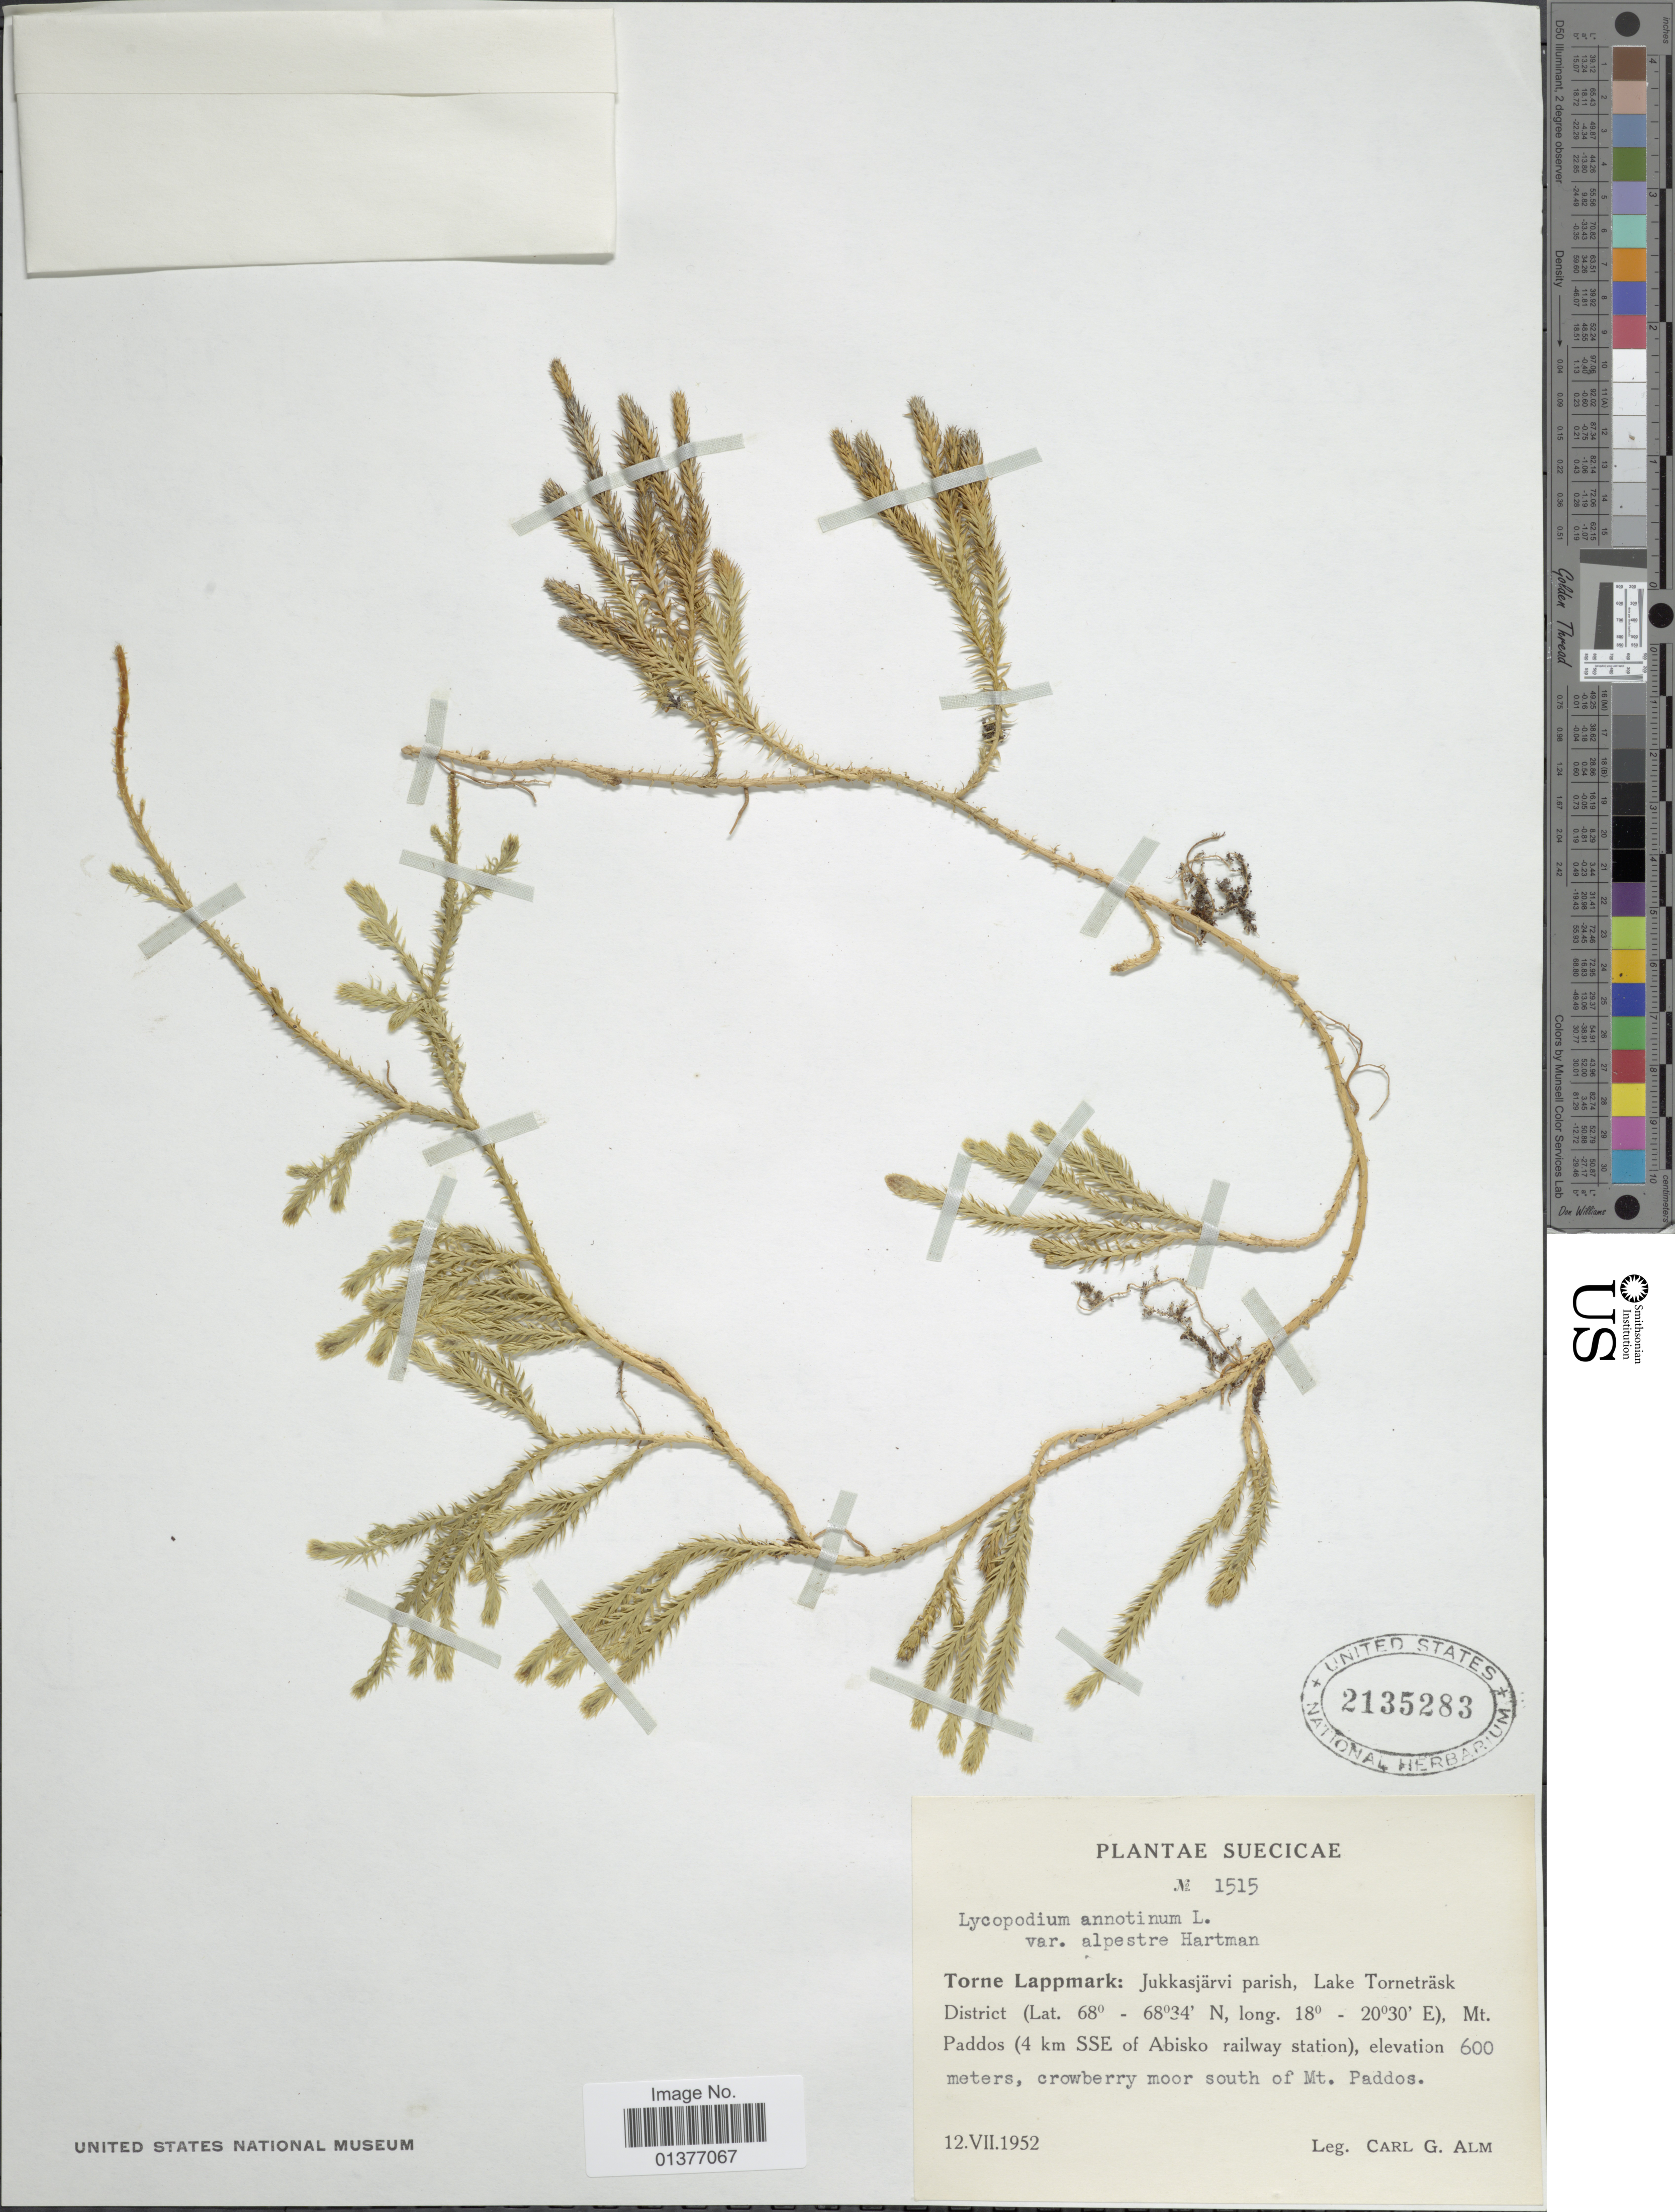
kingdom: Plantae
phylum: Tracheophyta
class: Lycopodiopsida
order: Lycopodiales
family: Lycopodiaceae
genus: Spinulum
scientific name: Spinulum annotinum subsp. annotinum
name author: (L.) A. Haines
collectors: C. G. Alm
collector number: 1515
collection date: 1952-07-12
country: Sweden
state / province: Norrbotten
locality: Torne Lappmark: Jukkasjärvi parish, Lake Torneträsk District, mt. Paddos(4km SSE of Abisko railway station)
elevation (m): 600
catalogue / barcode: US 2135283